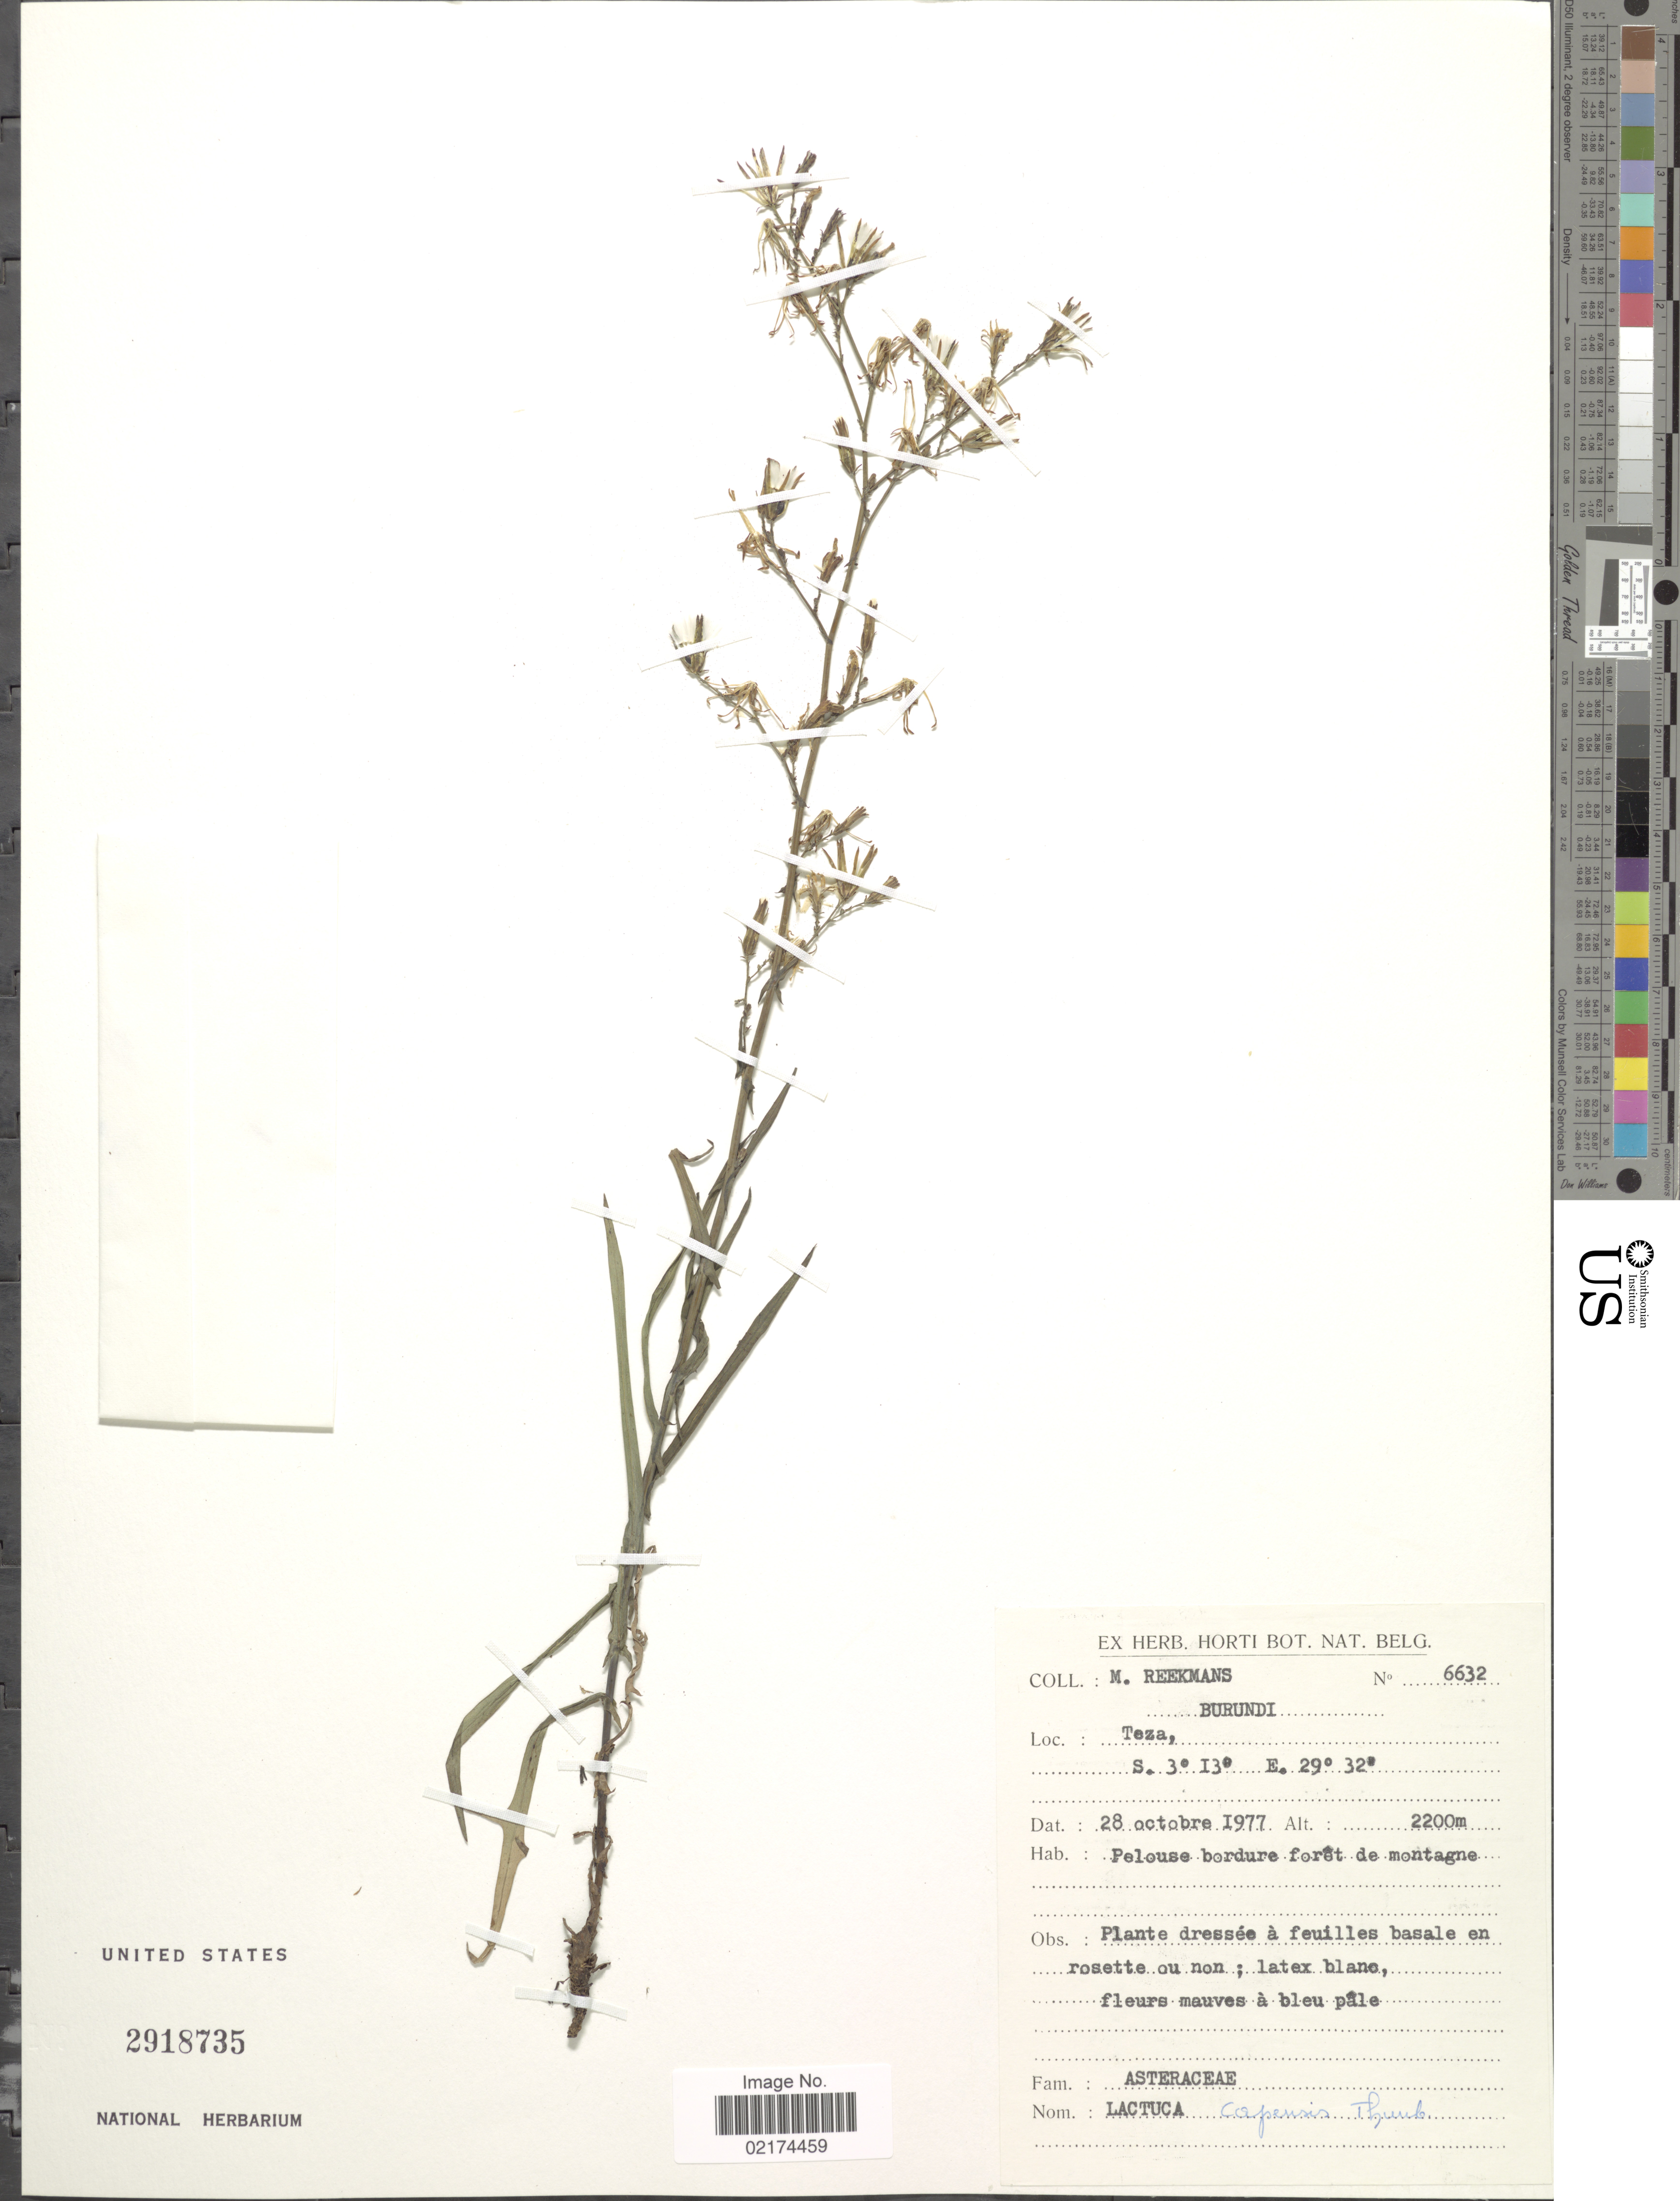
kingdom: Plantae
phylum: Tracheophyta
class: Magnoliopsida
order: Asterales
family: Asteraceae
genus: Lactuca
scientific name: Lactuca inermis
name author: Forssk.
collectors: M. Reekmans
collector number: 6632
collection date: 1977-10-28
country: Burundi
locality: Teza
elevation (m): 2200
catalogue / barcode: US 2918735